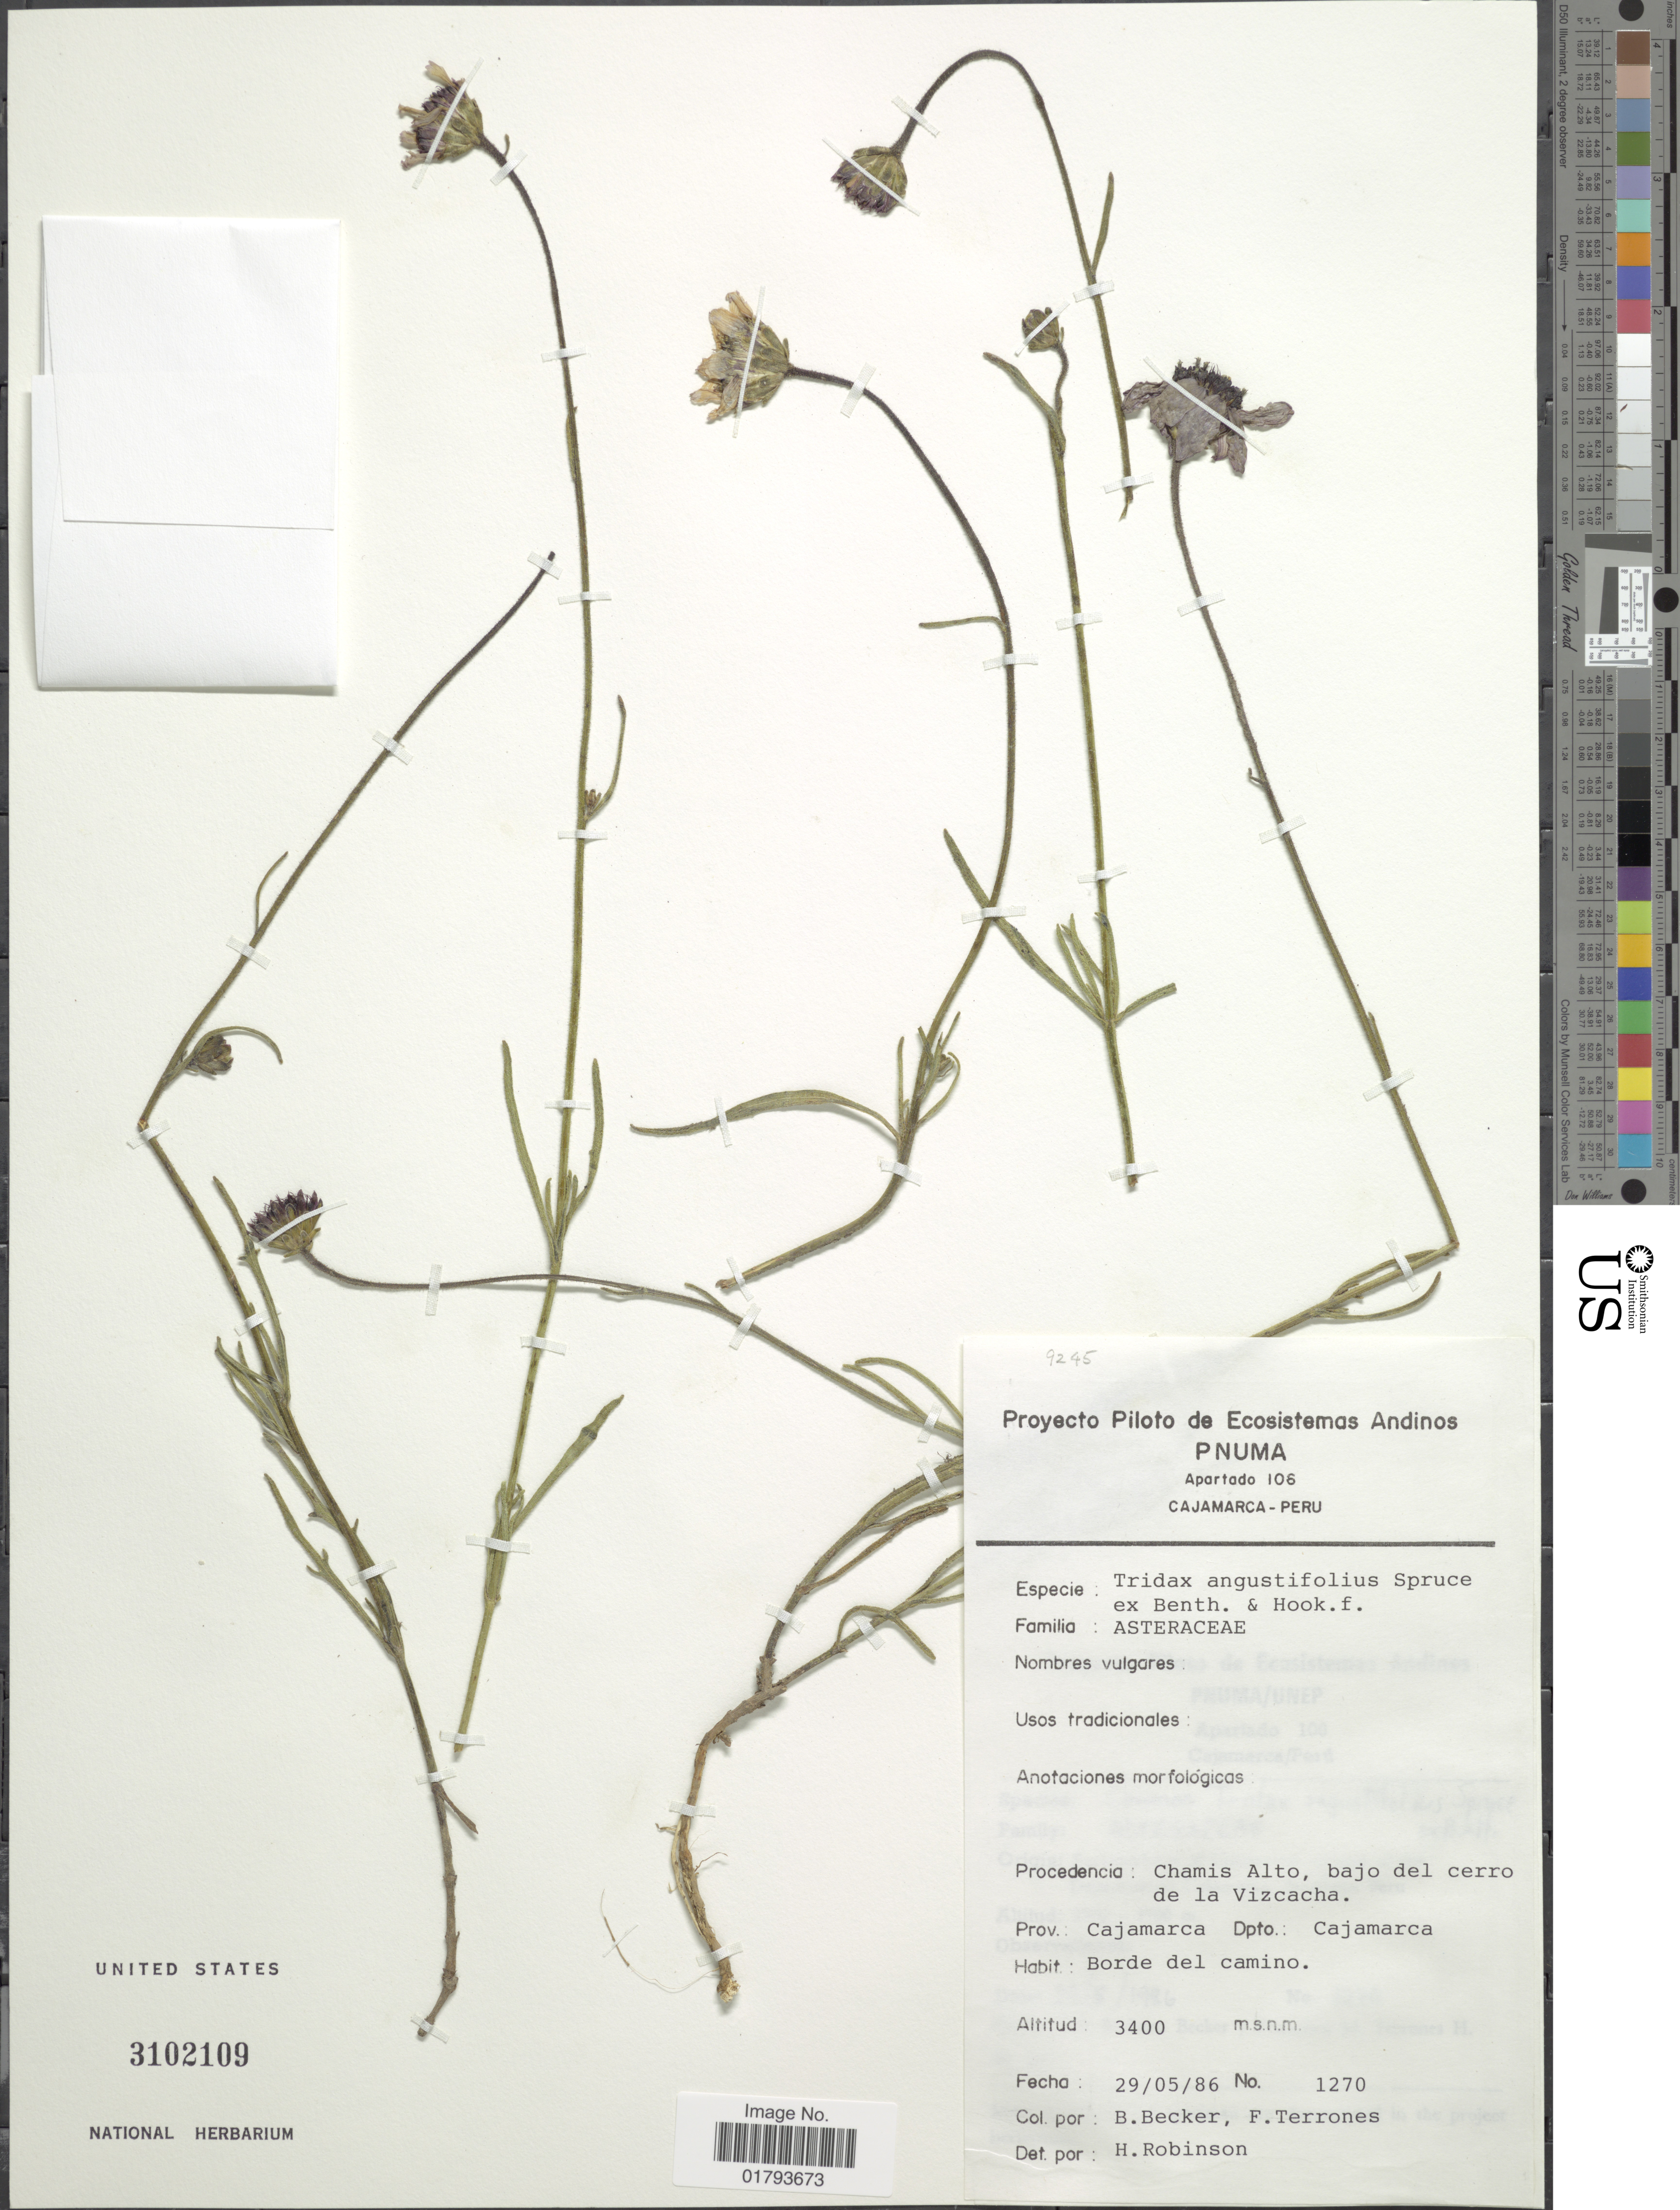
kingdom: Plantae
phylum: Tracheophyta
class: Magnoliopsida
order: Asterales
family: Asteraceae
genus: Tridax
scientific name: Tridax angustifolia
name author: Spruce ex Benth. & Hook. f.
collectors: B. Becker & F. Terrones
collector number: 1270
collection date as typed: Transcribed d/m/y: 29/5/86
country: Peru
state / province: Cajamarca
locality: Procedencia: Chamis Alto, bajo del cerro de la Vizcacha, Dpto.: Cajamarca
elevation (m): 3400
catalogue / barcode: US 3102109